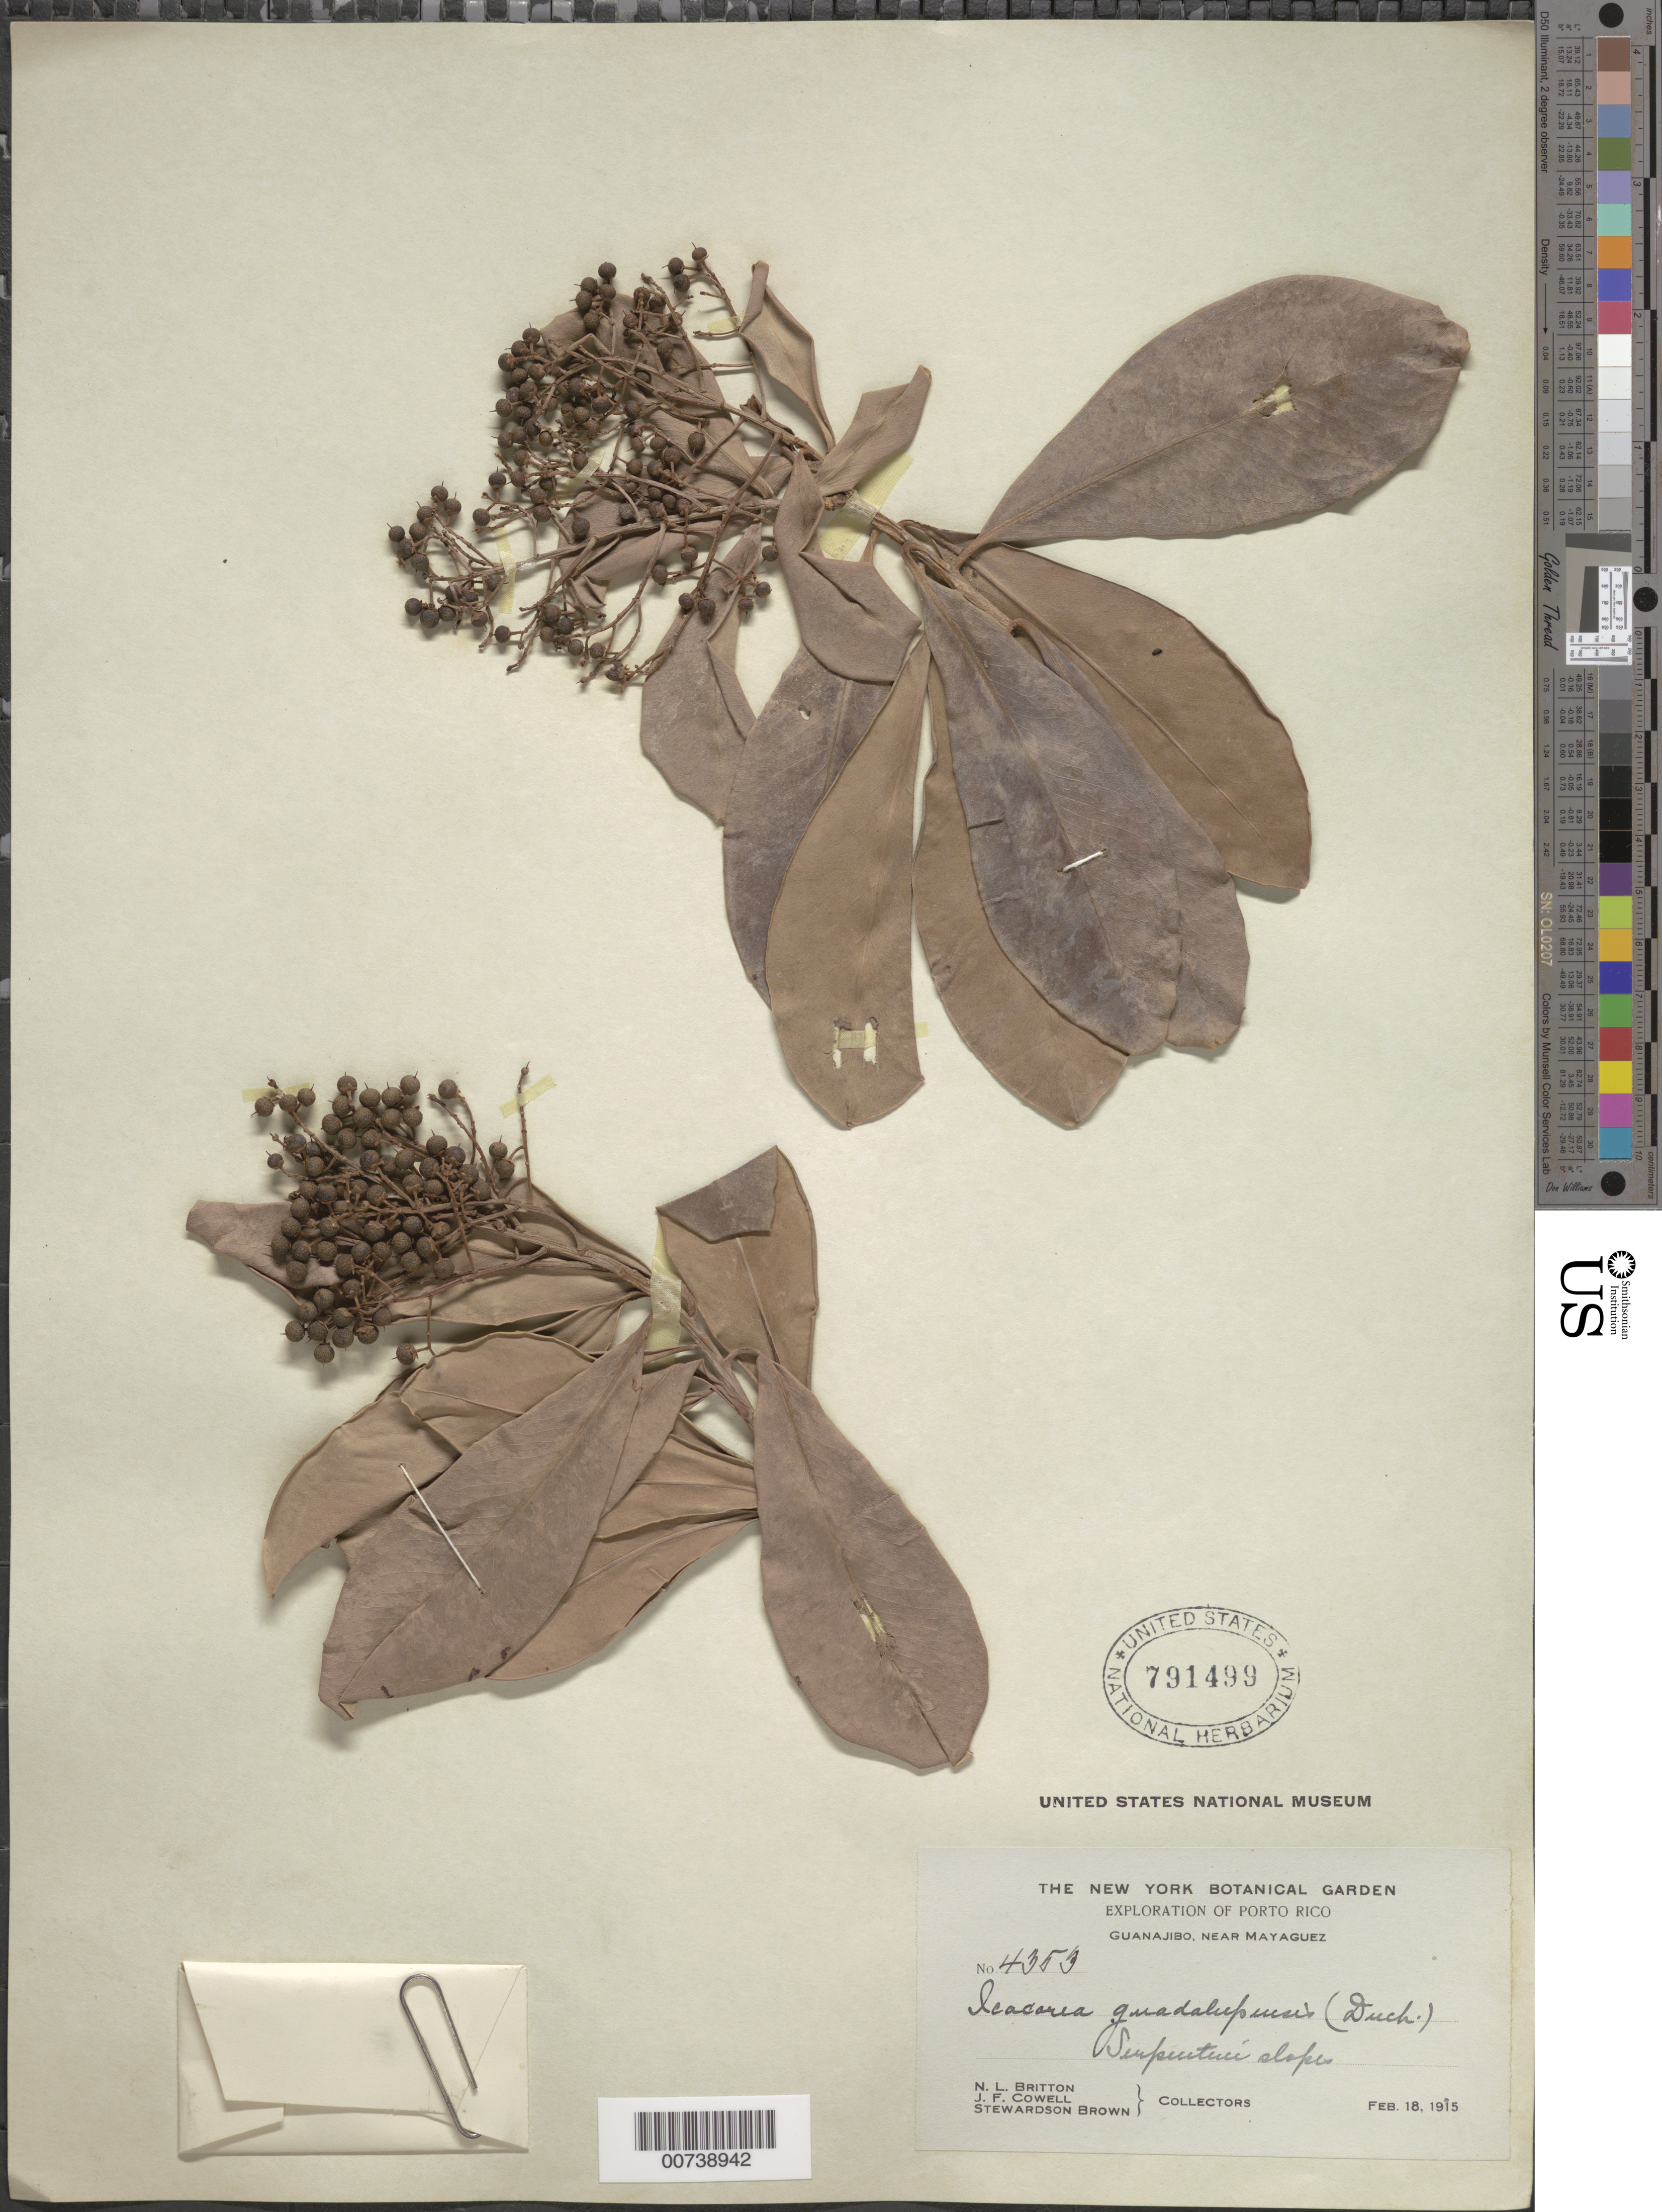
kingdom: Plantae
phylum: Tracheophyta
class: Magnoliopsida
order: Ericales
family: Primulaceae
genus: Ardisia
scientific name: Ardisia obovata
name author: Desv. ex Ham.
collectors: N. Britton, J. F. Cowell & S. Brown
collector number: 4353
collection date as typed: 18 Feb 1915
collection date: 1915-02-18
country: Puerto Rico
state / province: Mayagüez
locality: Guanajibo, near Mayaguez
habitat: Serpentine slope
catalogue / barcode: US 791499